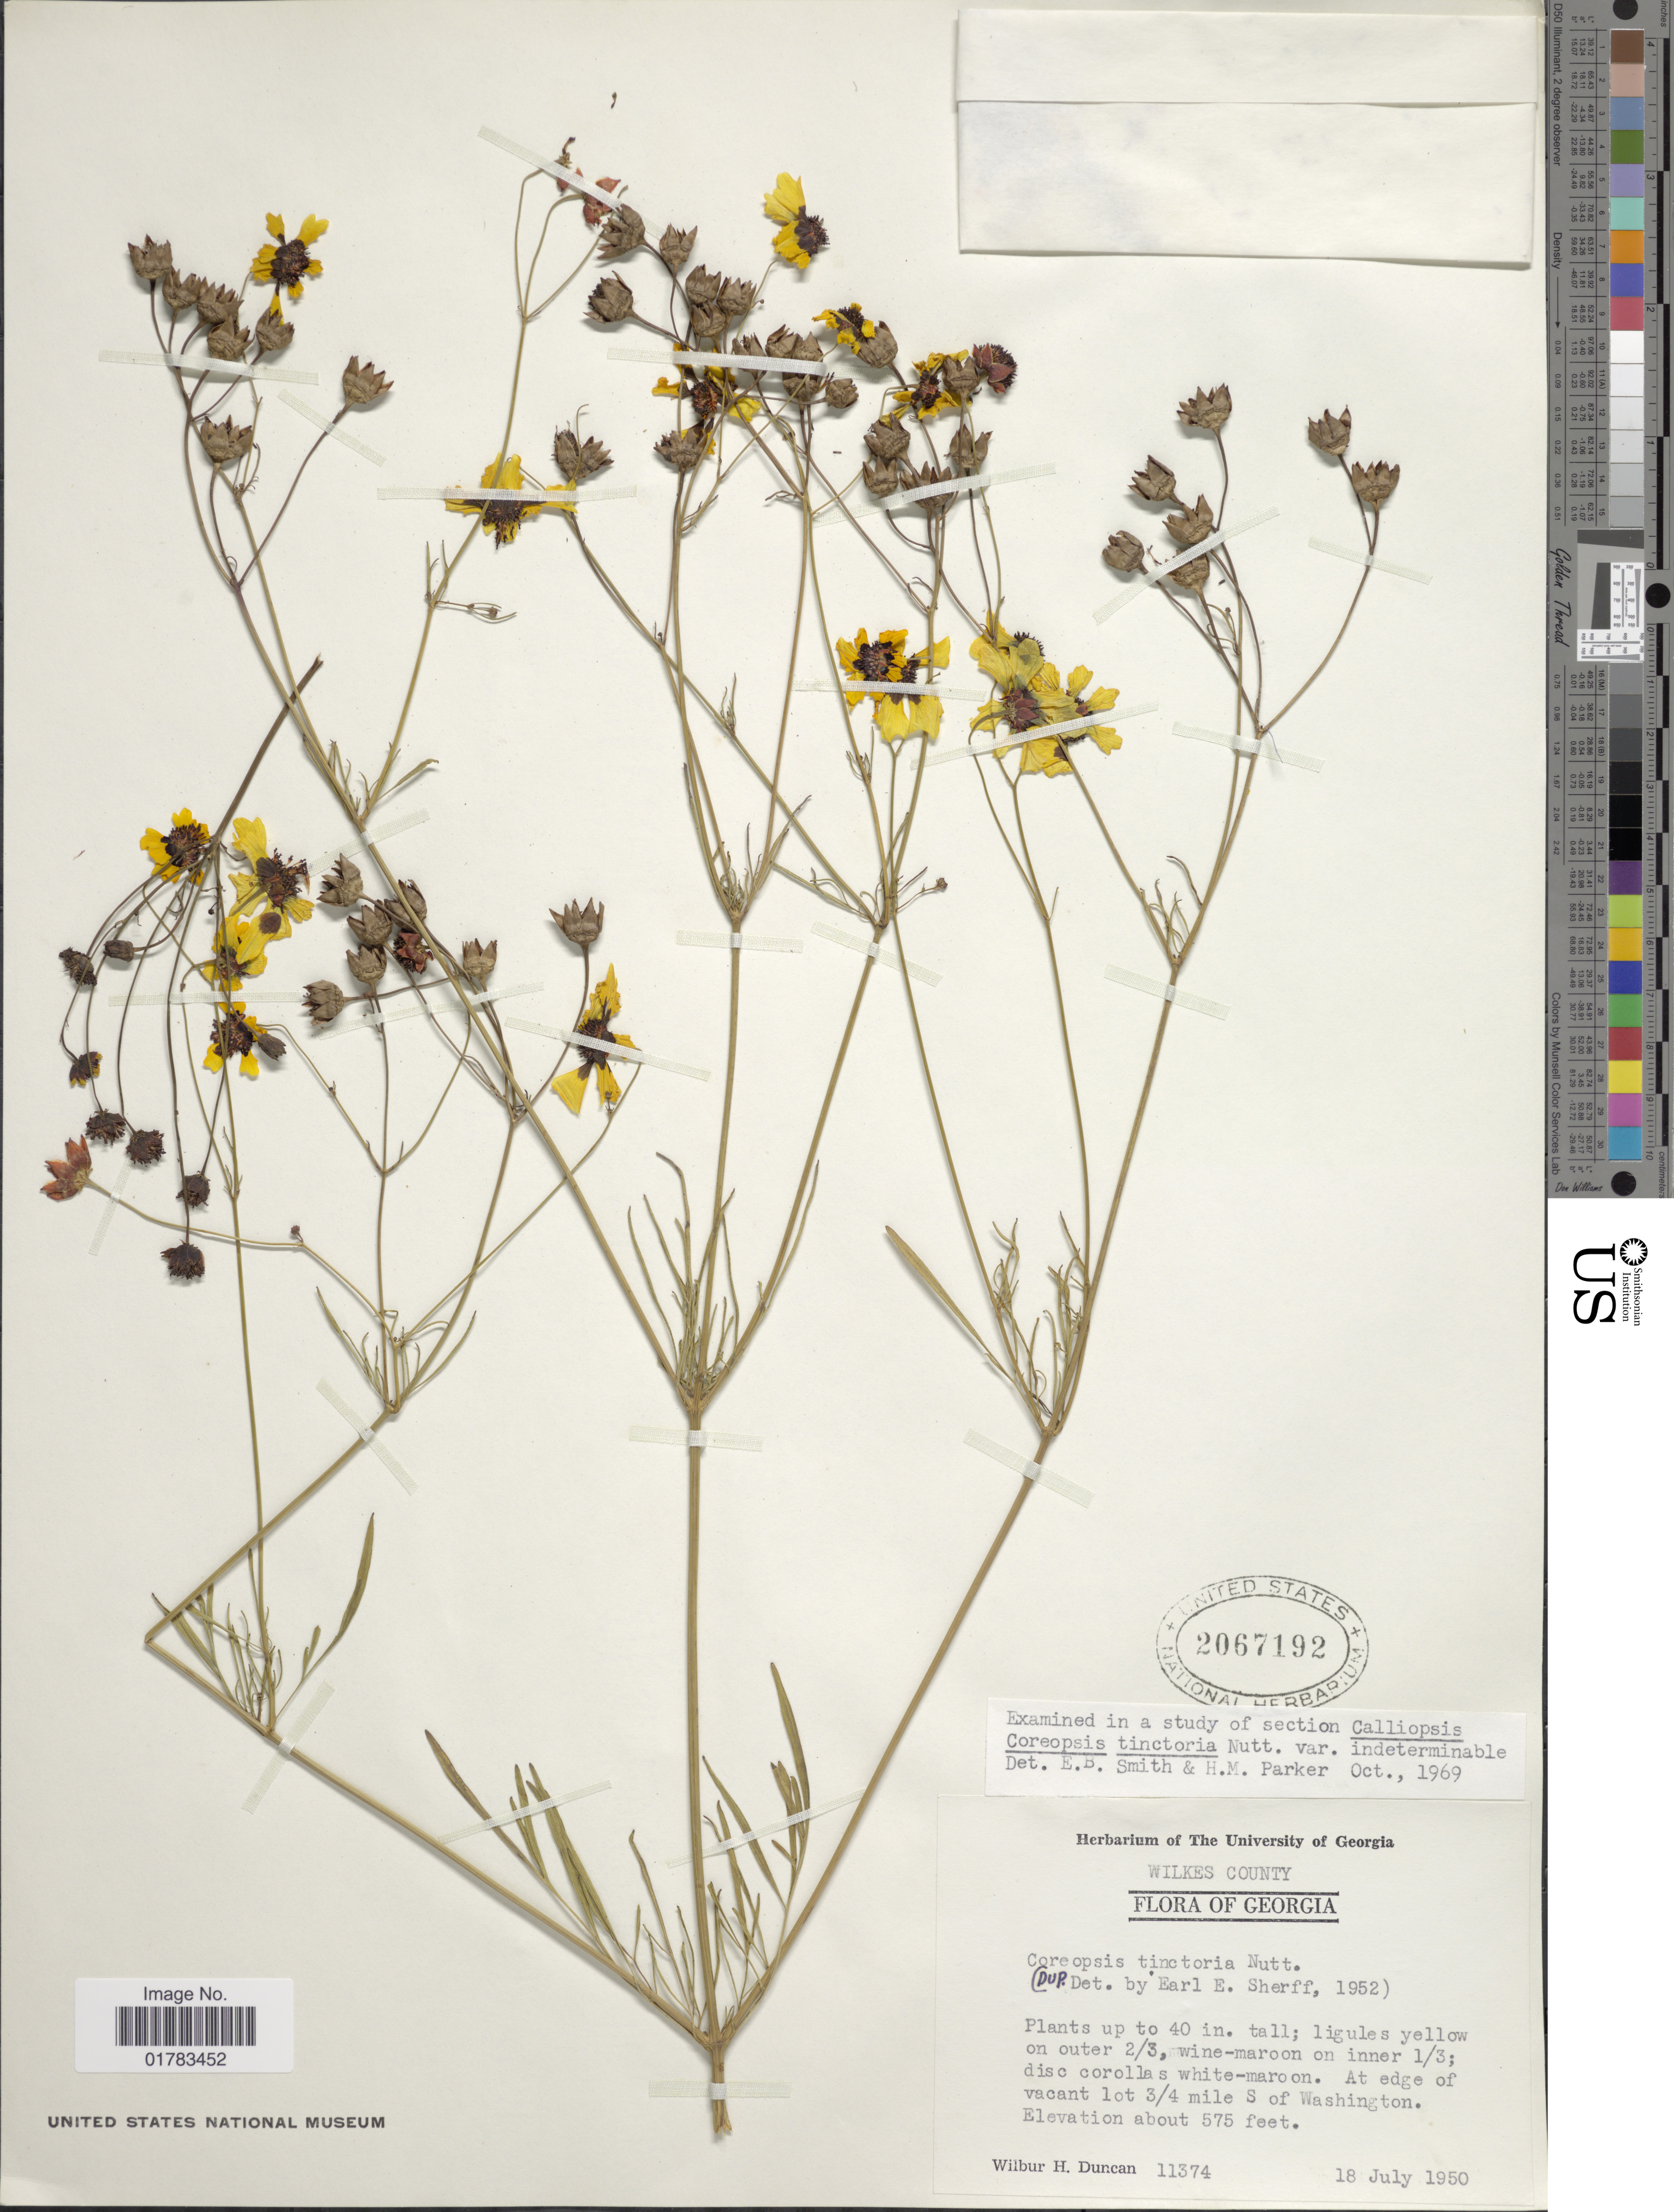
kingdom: Plantae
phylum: Tracheophyta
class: Magnoliopsida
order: Asterales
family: Asteraceae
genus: Coreopsis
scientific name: Coreopsis tinctoria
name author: Nutt.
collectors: W. H. Duncan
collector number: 11374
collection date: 1950-07-18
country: United States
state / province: Georgia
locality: Wilkes County, at edge of vacant lot 3/4 mile S of Washington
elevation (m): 175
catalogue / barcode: US 2067192